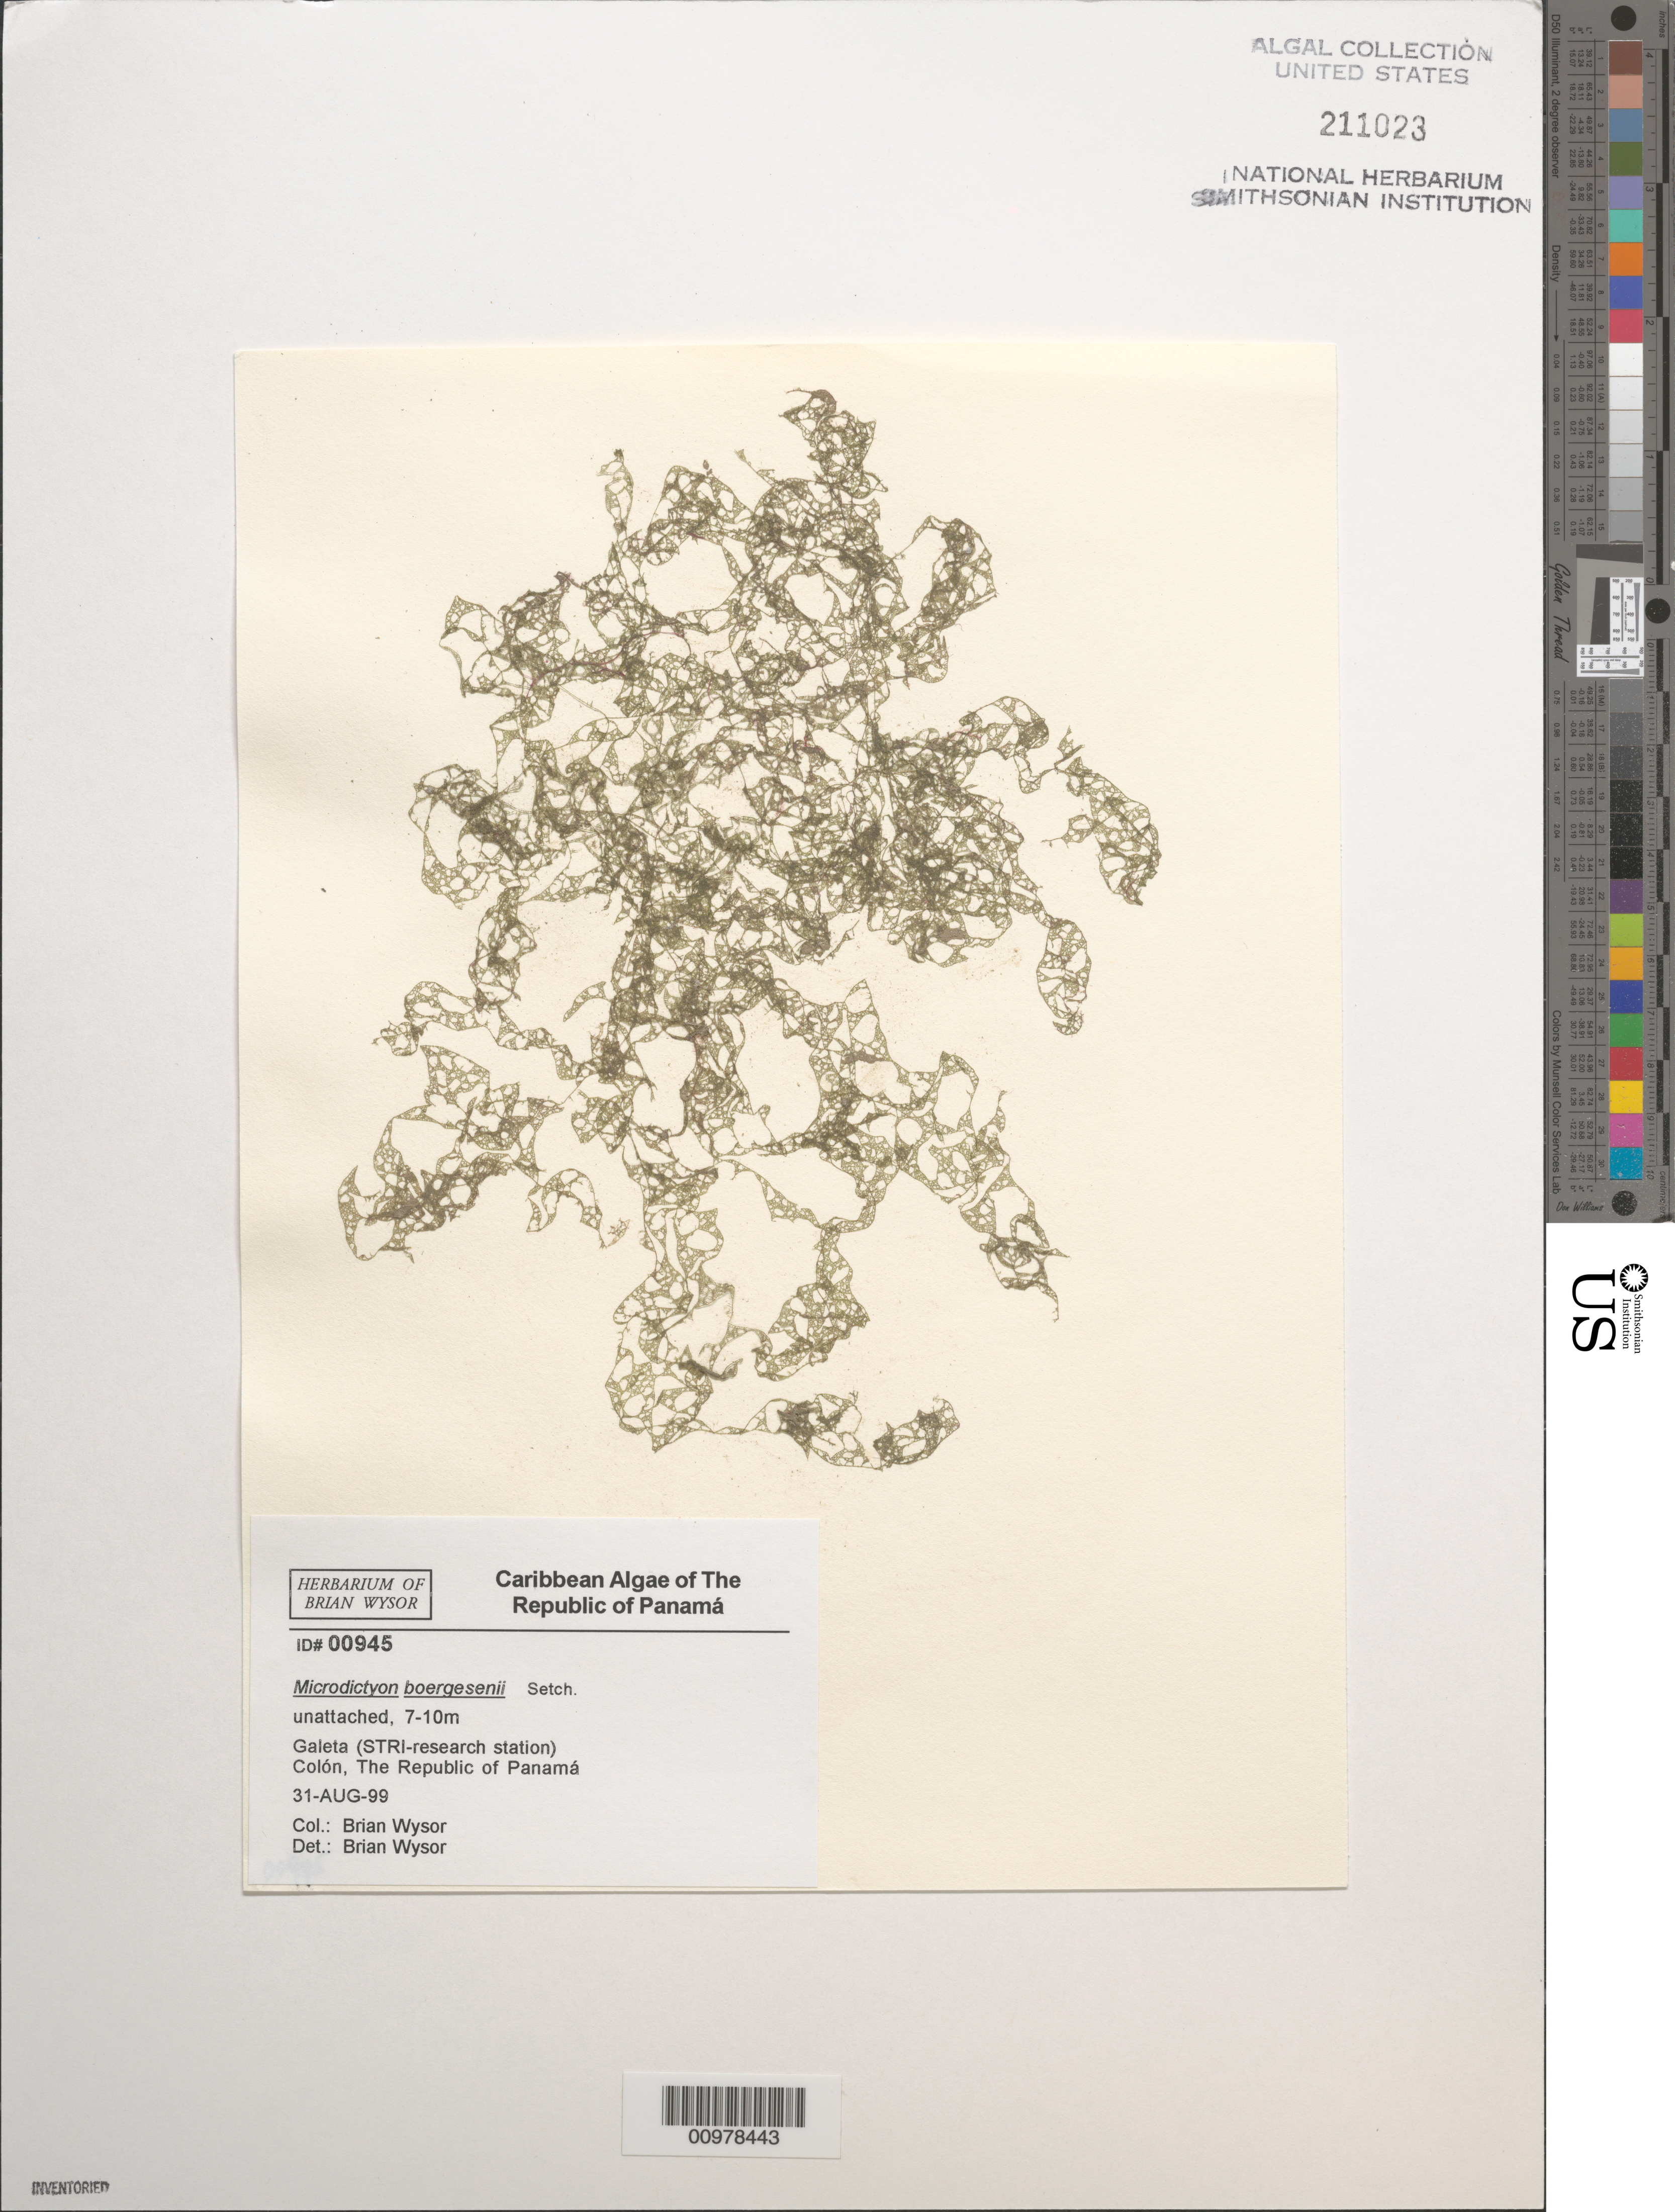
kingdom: Plantae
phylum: Chlorophyta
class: Ulvophyceae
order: Cladophorales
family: Anadyomenaceae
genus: Microdictyon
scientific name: Microdictyon boergesenii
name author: Setch.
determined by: Wysor, B.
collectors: B. Wysor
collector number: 00945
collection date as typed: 31 Aug 1999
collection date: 1999-08-31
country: Panama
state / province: Colón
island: Galeta Island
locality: STRI (Smithsonian Tropical Research Institute) research station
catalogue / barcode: US 211023